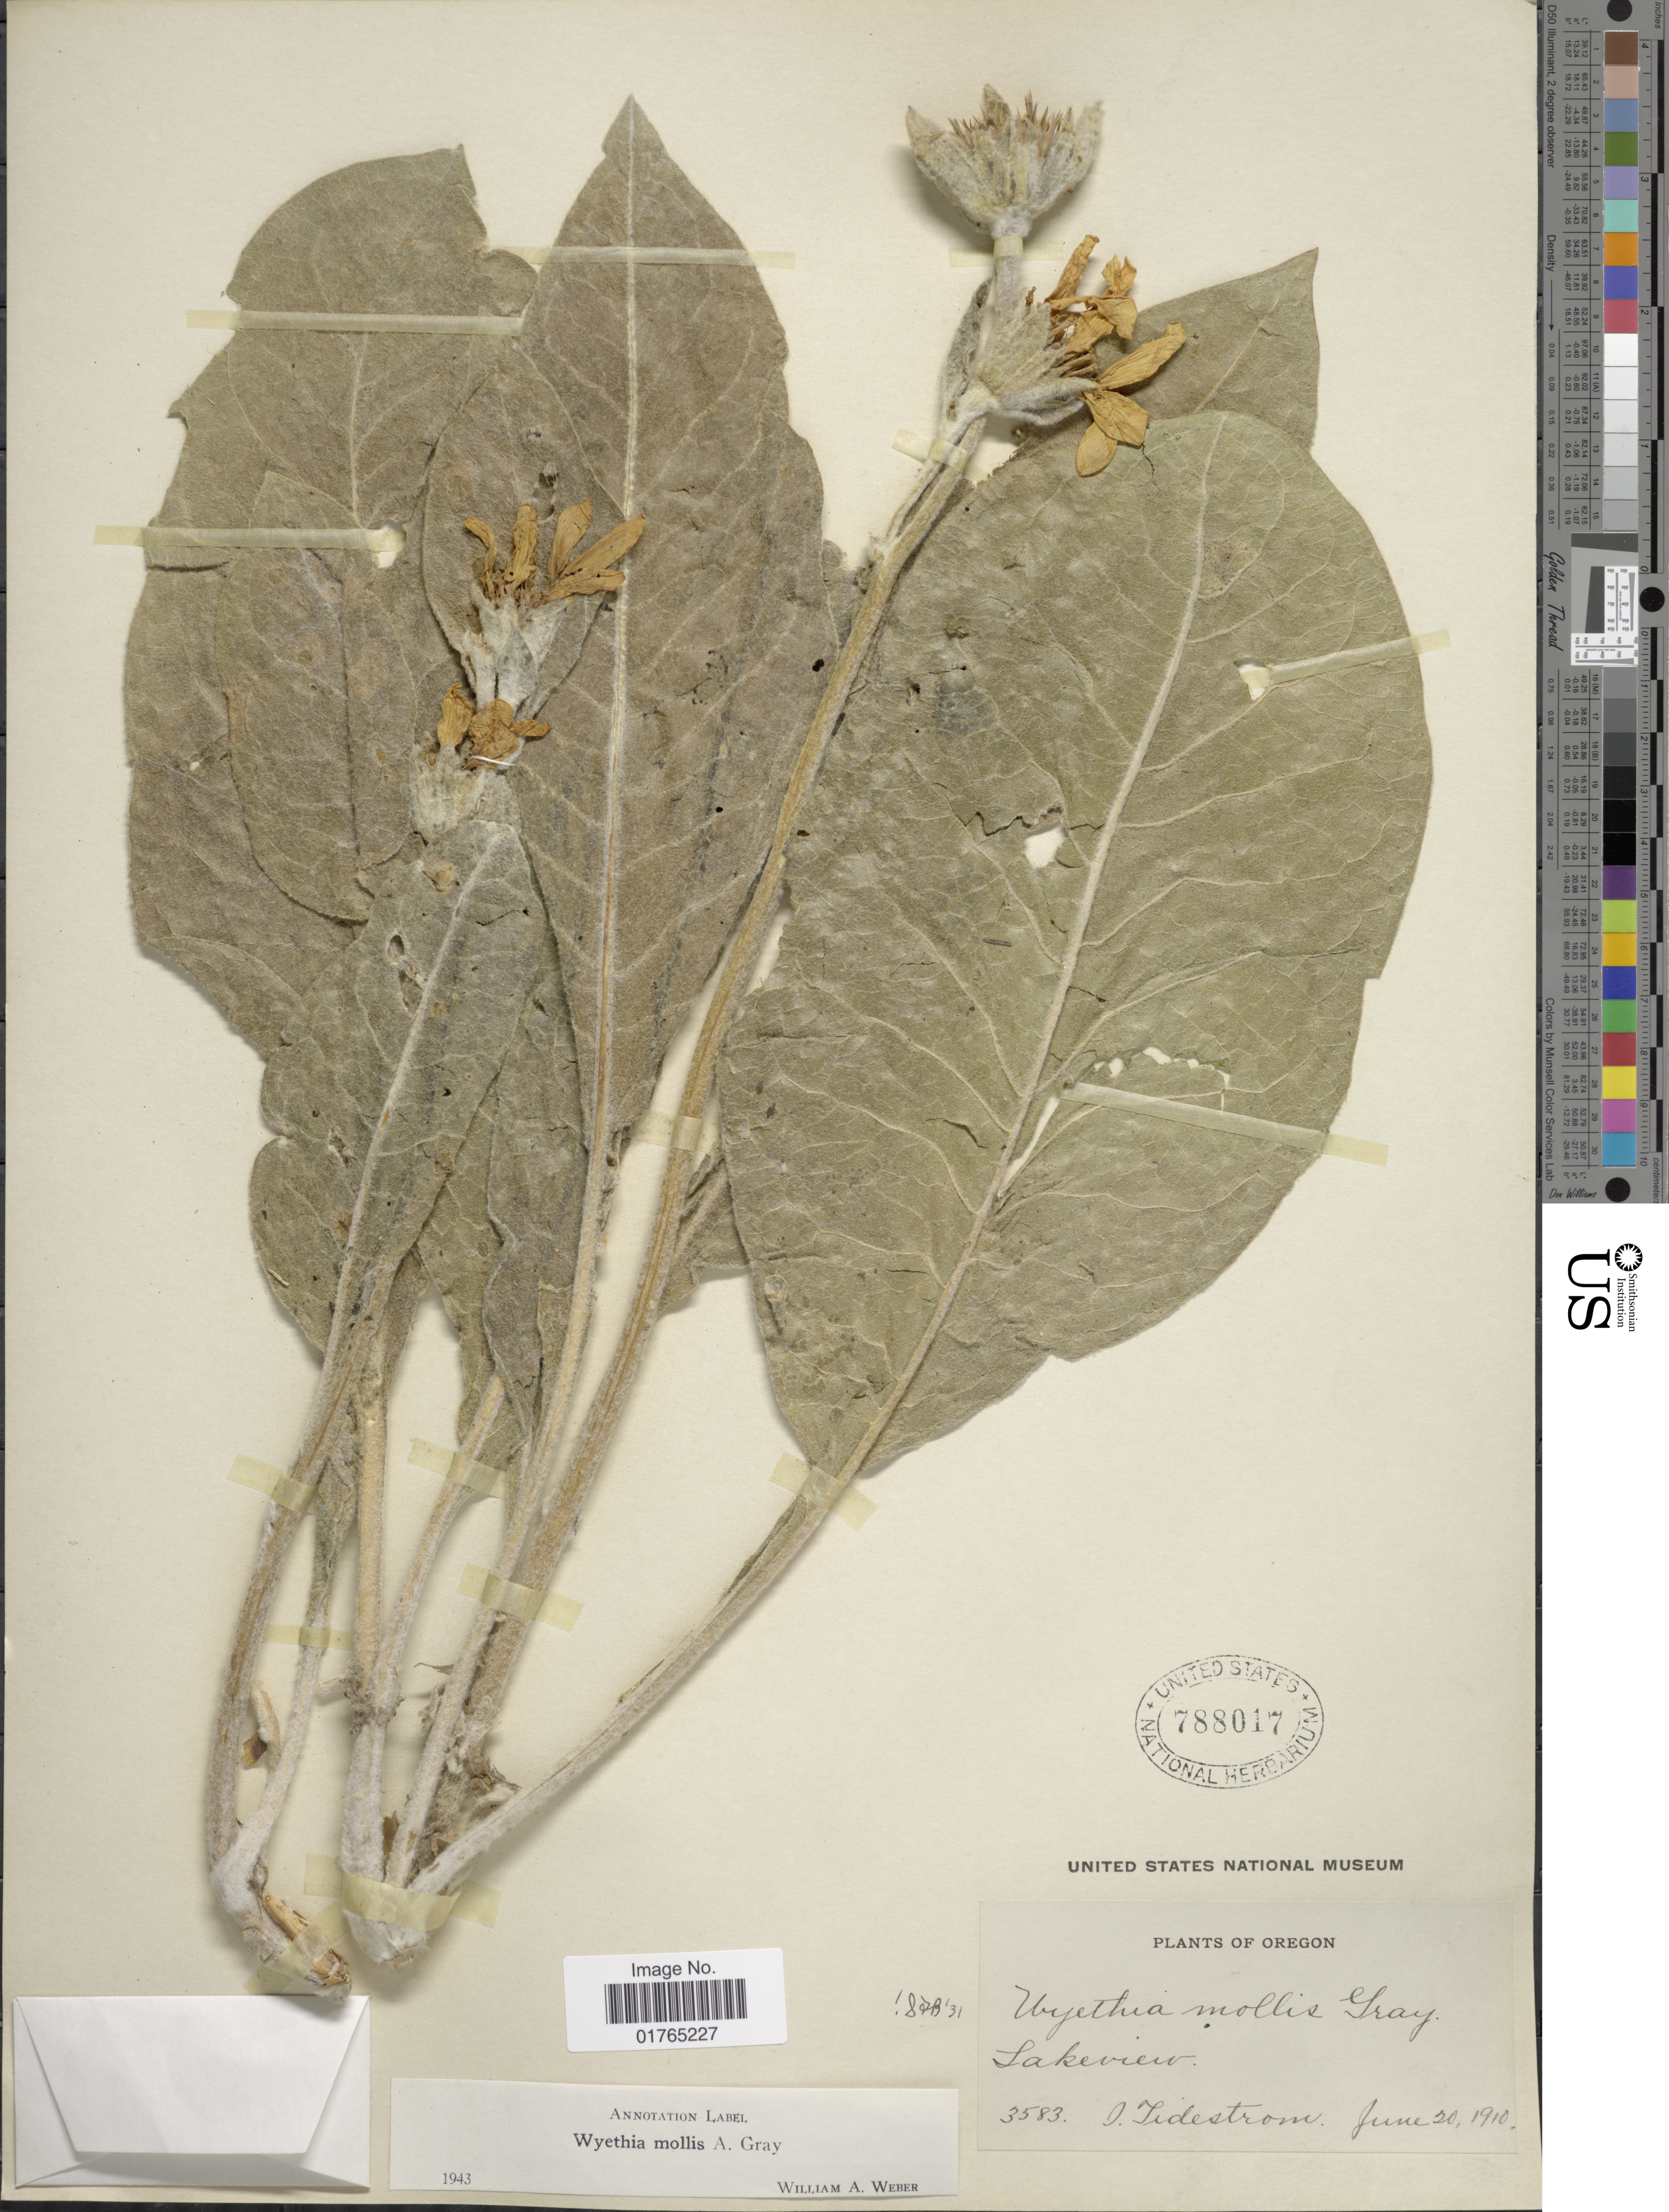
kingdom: Plantae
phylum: Tracheophyta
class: Magnoliopsida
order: Asterales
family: Asteraceae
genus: Wyethia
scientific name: Wyethia mollis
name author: A. Gray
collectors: I. F. Tidestrom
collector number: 3583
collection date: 1910-06-20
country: United States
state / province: Oregon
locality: Lakeview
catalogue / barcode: US 788017